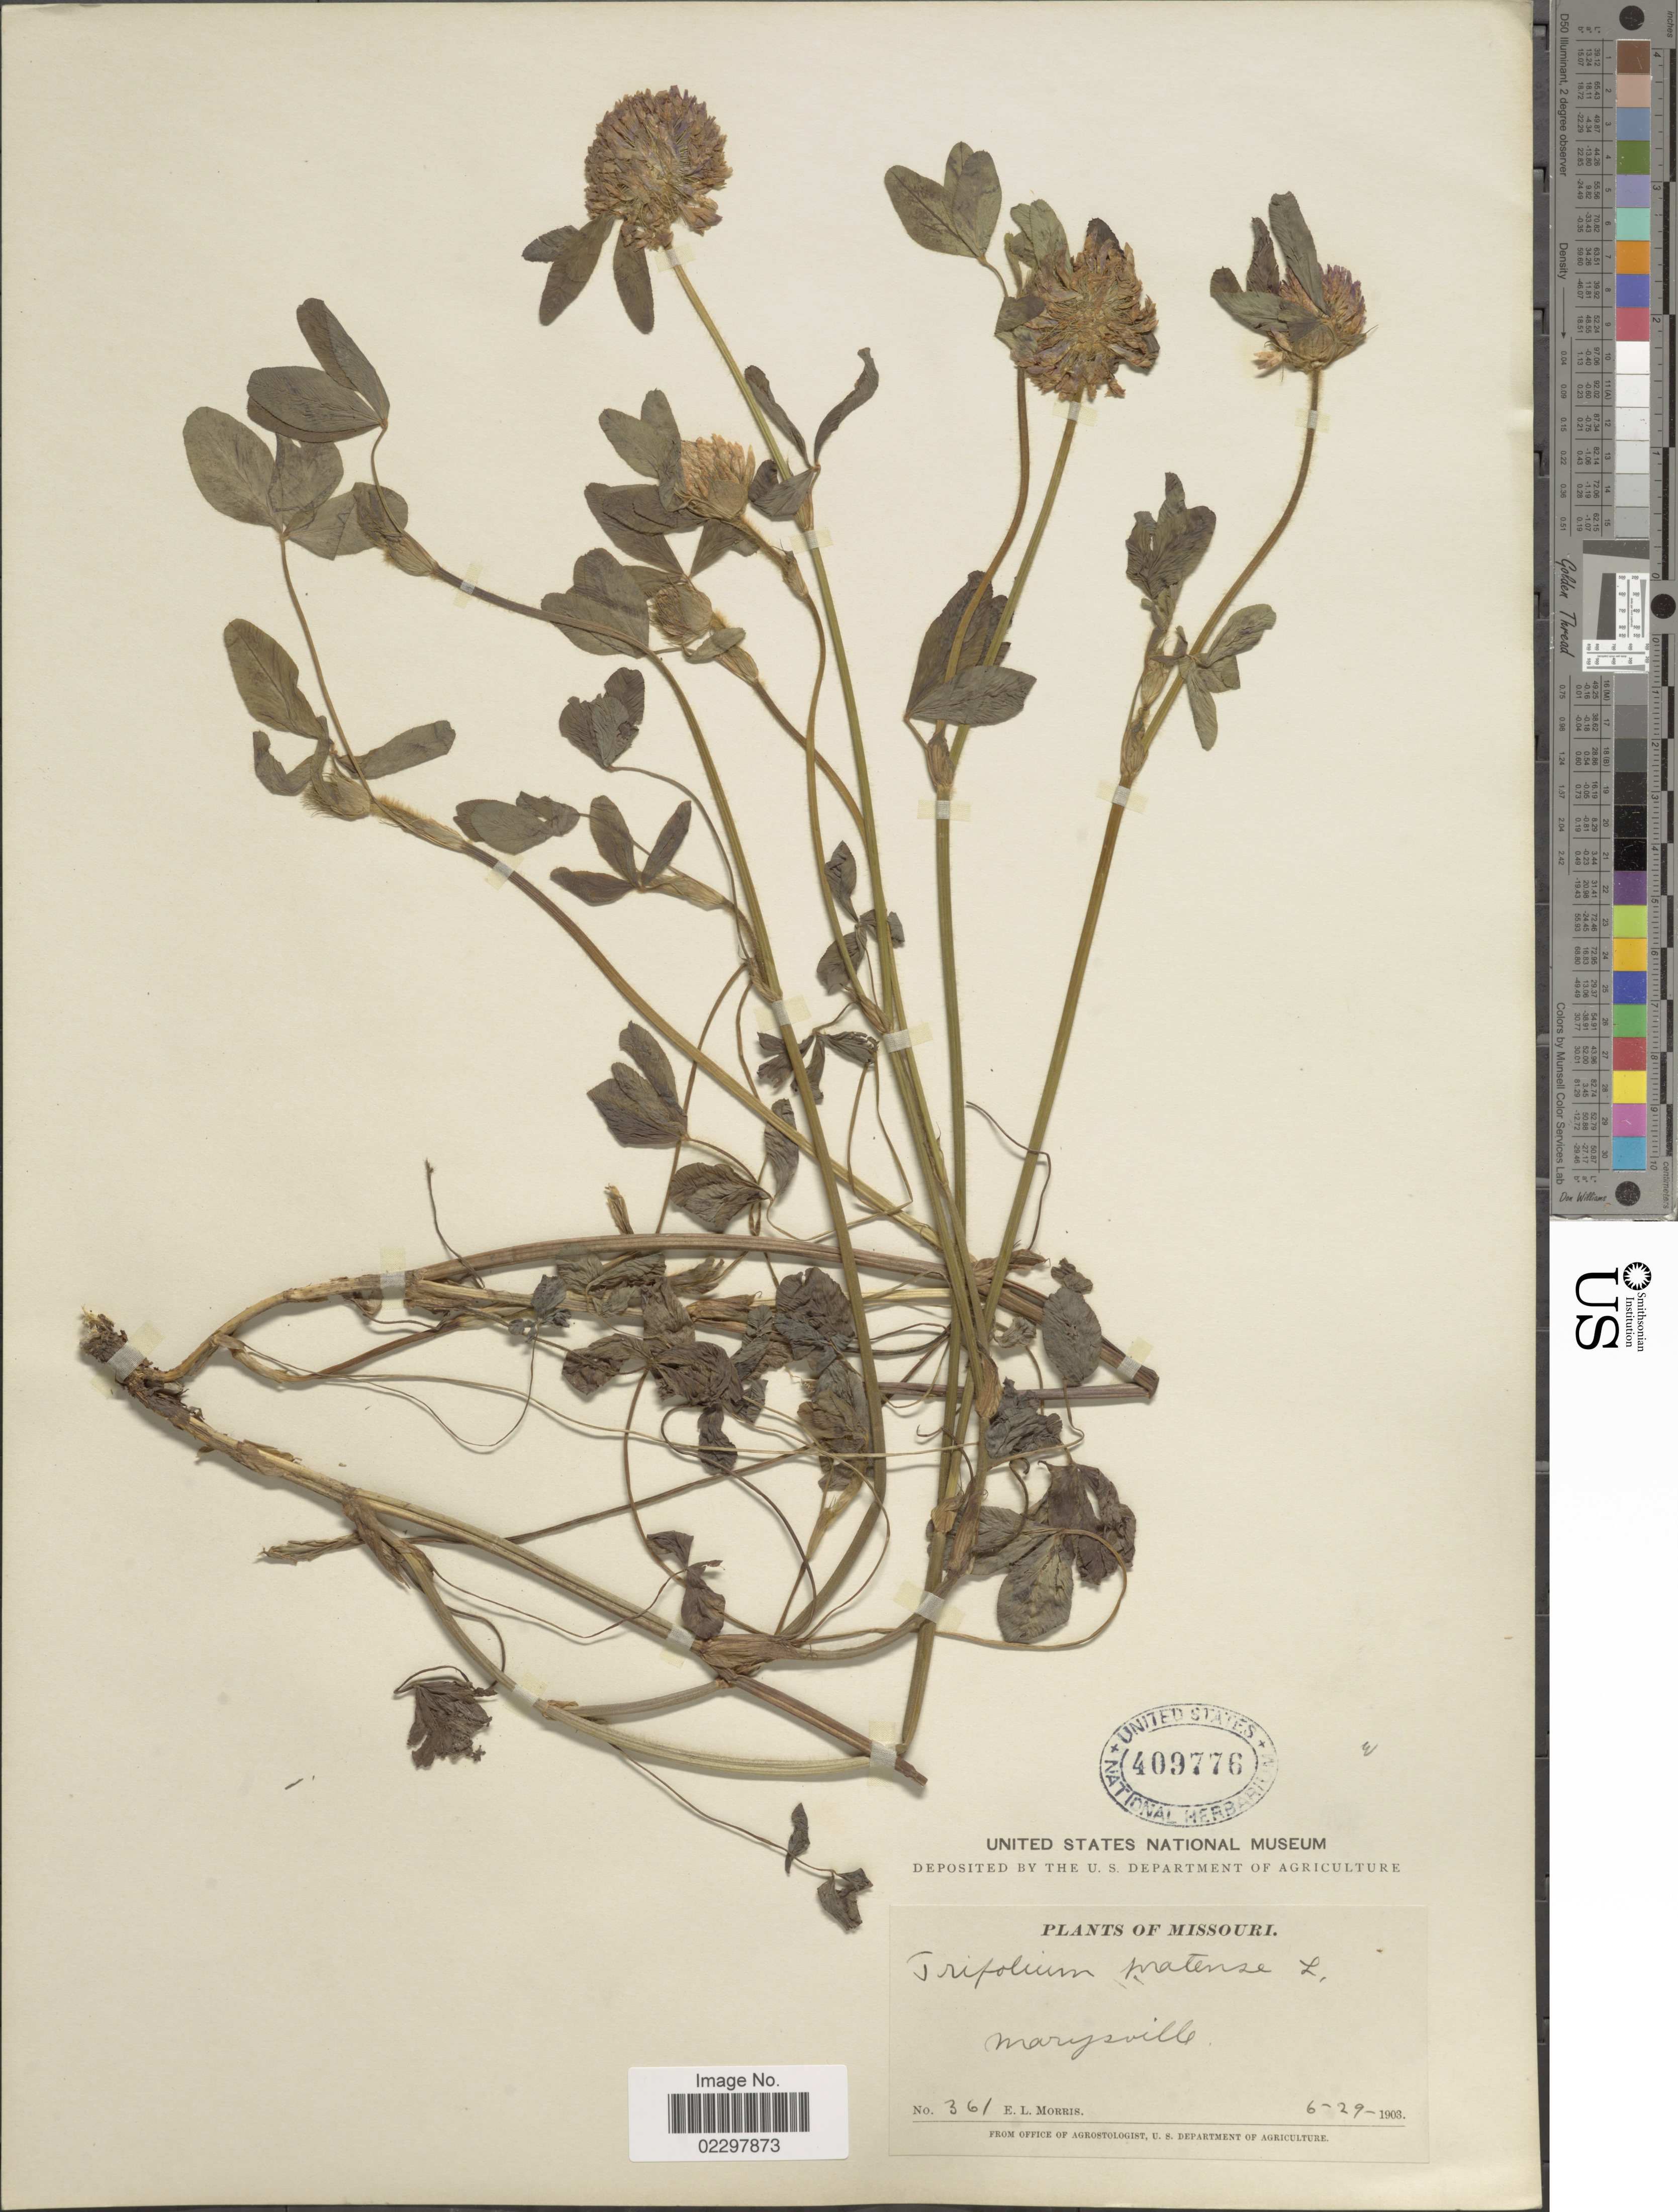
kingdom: Plantae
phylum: Tracheophyta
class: Magnoliopsida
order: Fabales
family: Fabaceae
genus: Trifolium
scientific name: Trifolium pratense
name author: L.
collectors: E. Morris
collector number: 361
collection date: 1903-06-29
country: United States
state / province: Missouri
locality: Marysville.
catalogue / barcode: US 409776